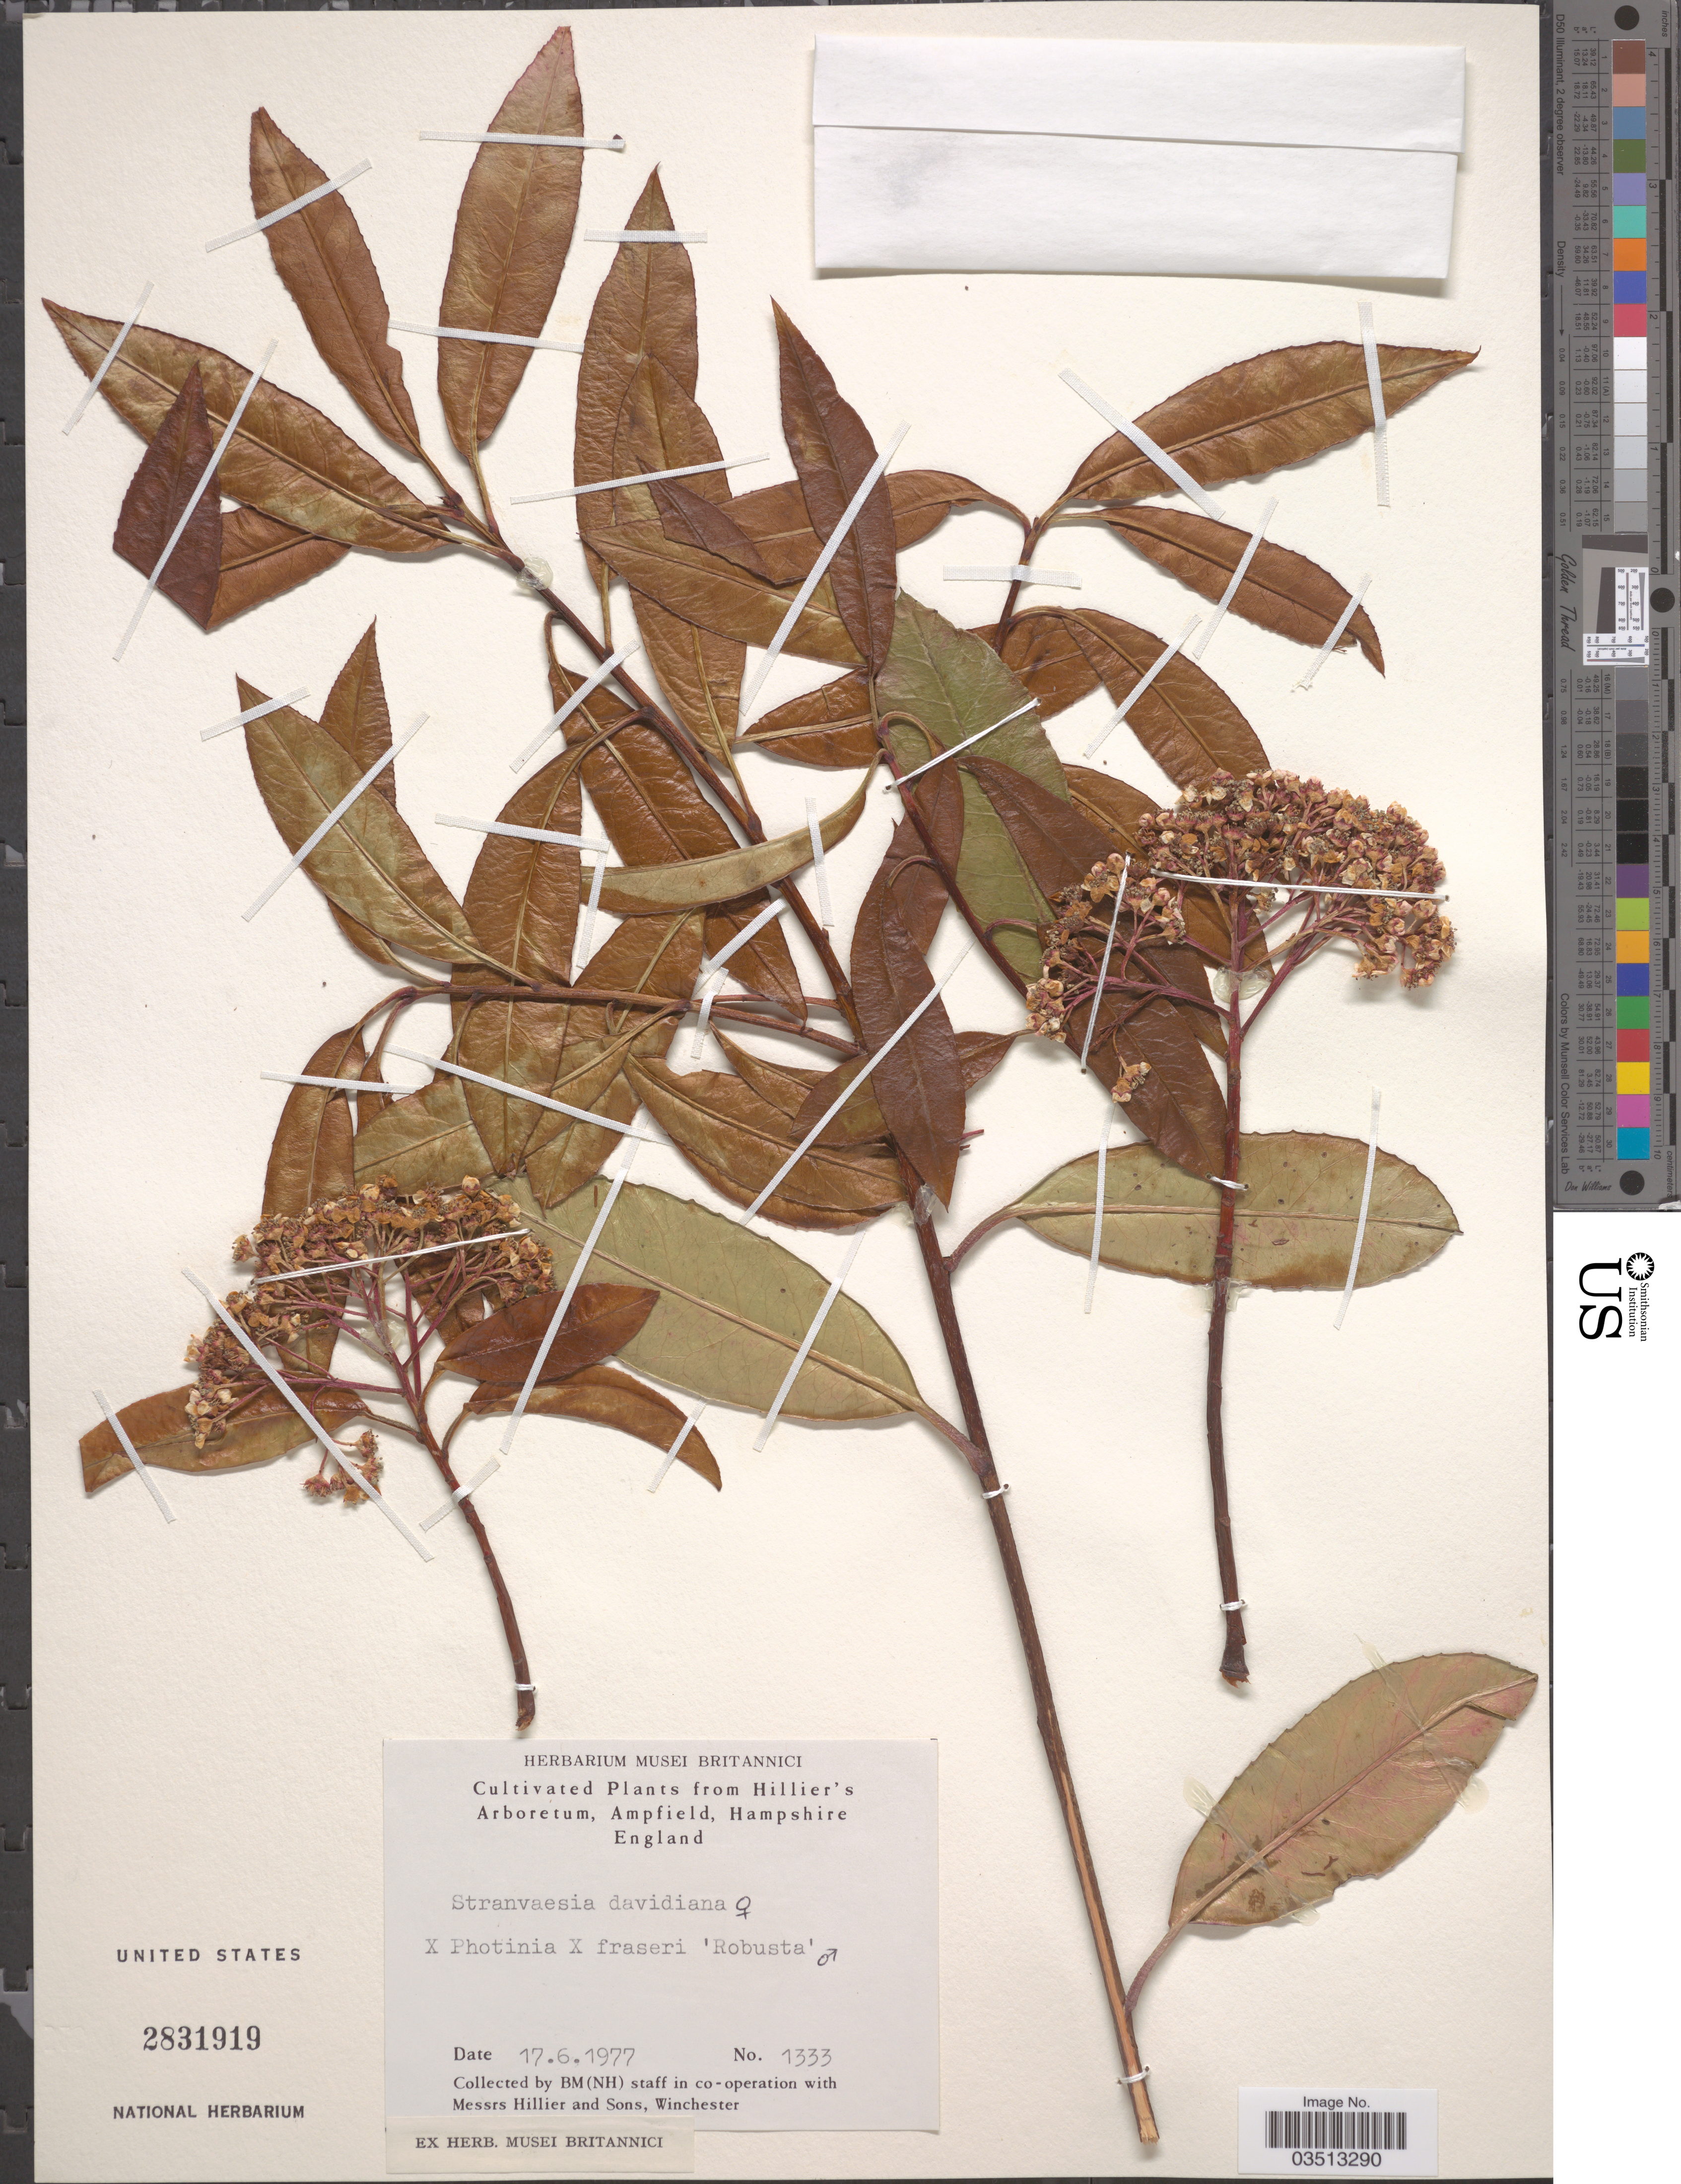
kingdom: Plantae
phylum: Tracheophyta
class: Magnoliopsida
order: Rosales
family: Rosaceae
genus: Stranvaesia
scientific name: Stranvaesia davidiana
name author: Decne.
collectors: BM (NH) Staff & M. Hillier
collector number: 1333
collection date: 1977-06-17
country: United Kingdom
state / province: England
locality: Hillier's Arboretum, Ampfield, Hampshire.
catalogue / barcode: US 2831919